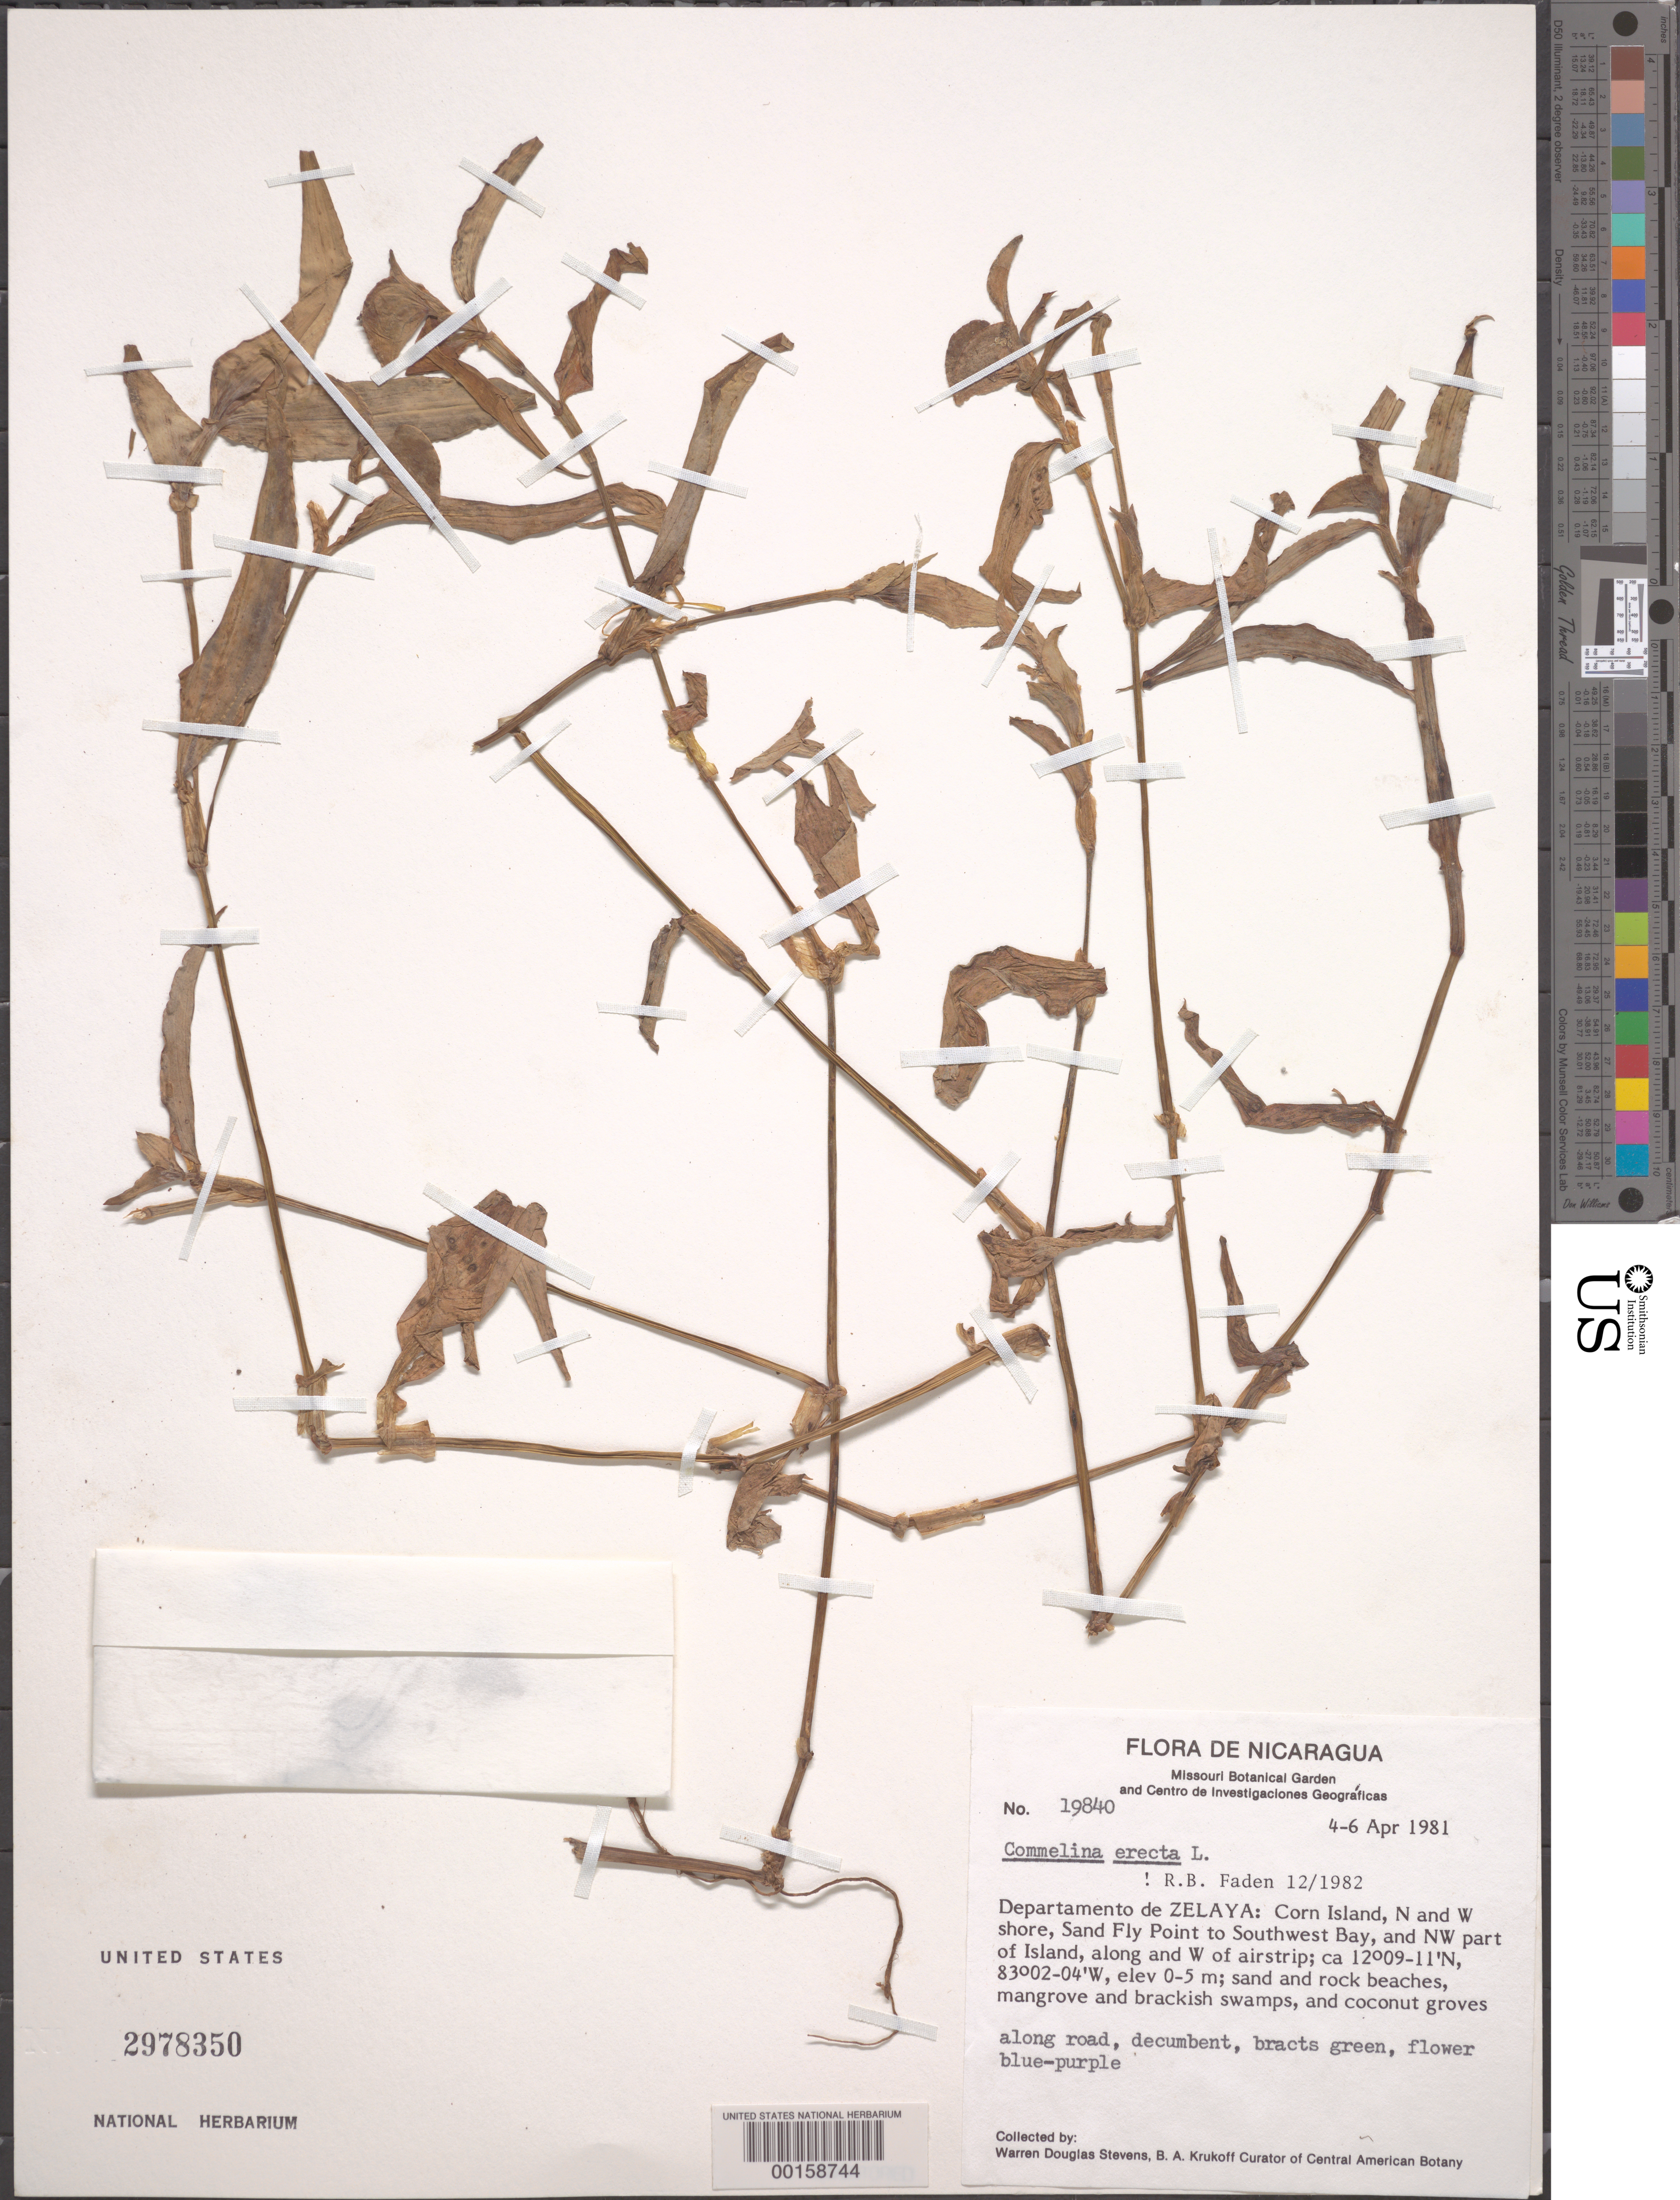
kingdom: Plantae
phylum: Tracheophyta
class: Liliopsida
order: Commelinales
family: Commelinaceae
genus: Commelina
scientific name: Commelina erecta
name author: L.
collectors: W. D. Stevens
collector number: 19840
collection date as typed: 04 Apr 1981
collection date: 1981-04-04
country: Nicaragua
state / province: Atlántico Sur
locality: Corn island, sandfly point to southwest bay [Islas de Maíz]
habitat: Roadside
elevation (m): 1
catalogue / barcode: US 2978350